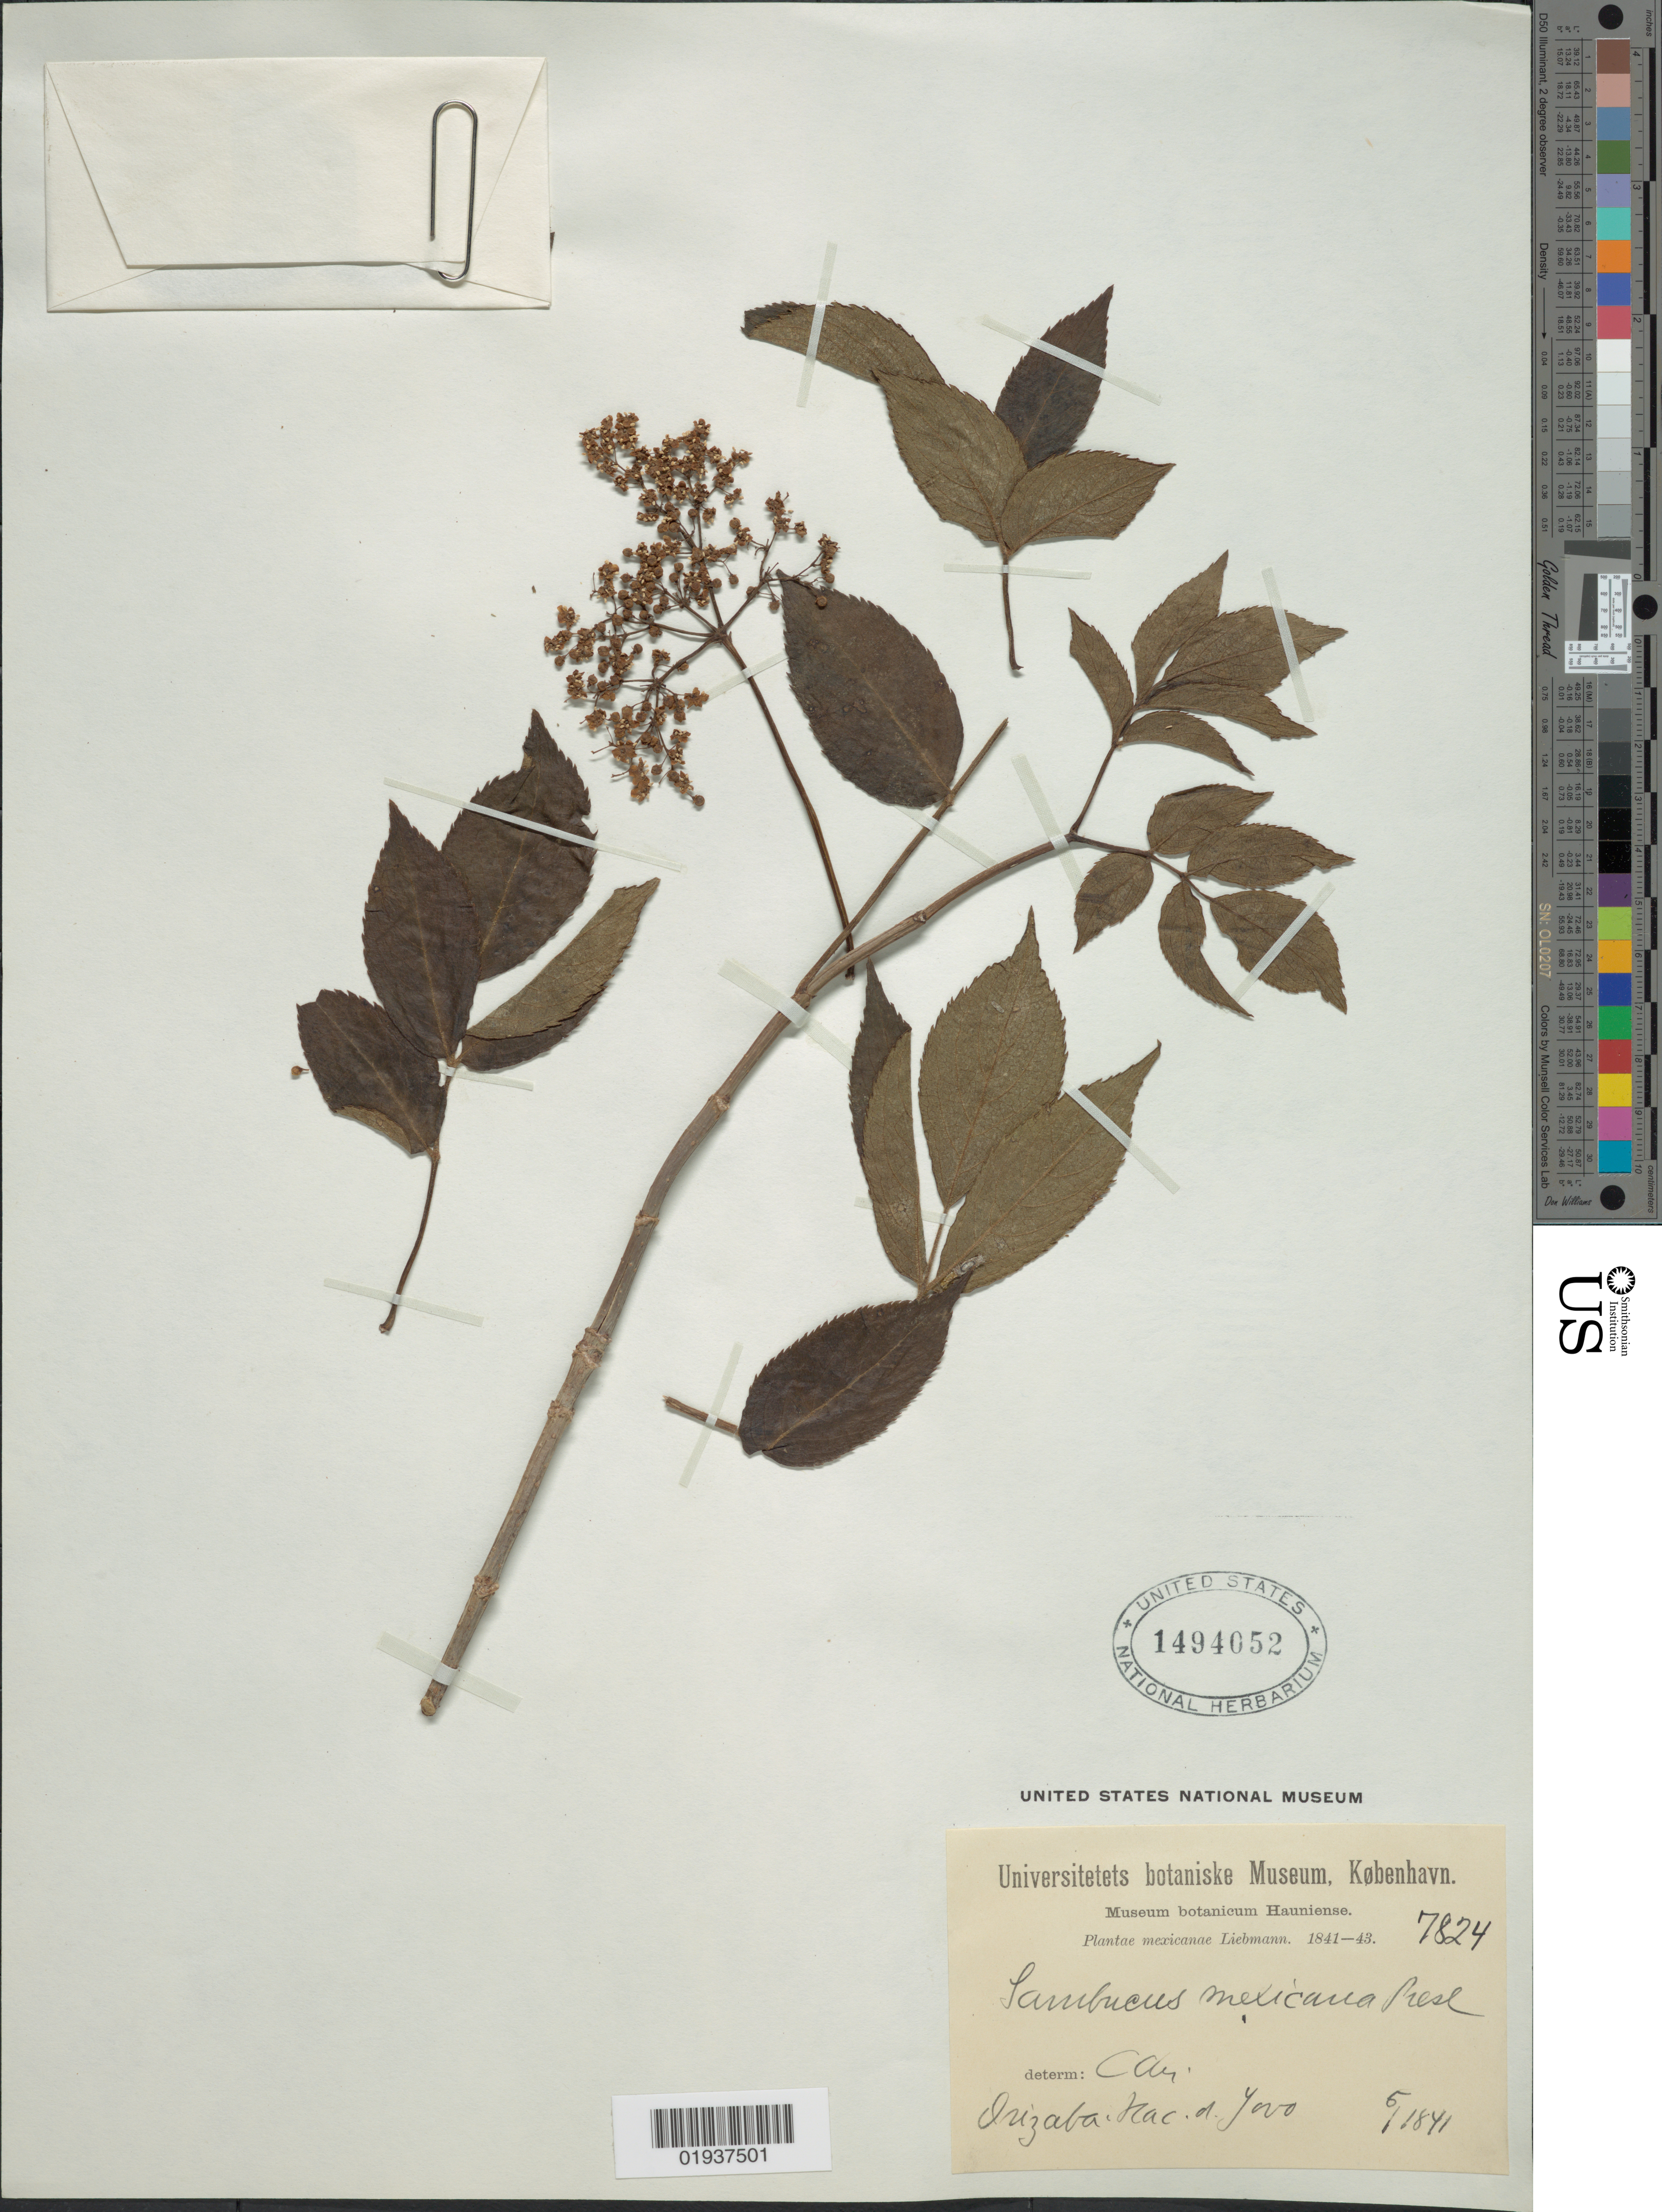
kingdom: Plantae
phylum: Tracheophyta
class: Magnoliopsida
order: Dipsacales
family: Viburnaceae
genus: Sambucus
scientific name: Sambucus mexicana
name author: C. Presl ex DC.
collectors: Liebmann, --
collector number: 7824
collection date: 1841-05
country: Mexico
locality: Orizaba Hac. d. Jovo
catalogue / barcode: US 1494052